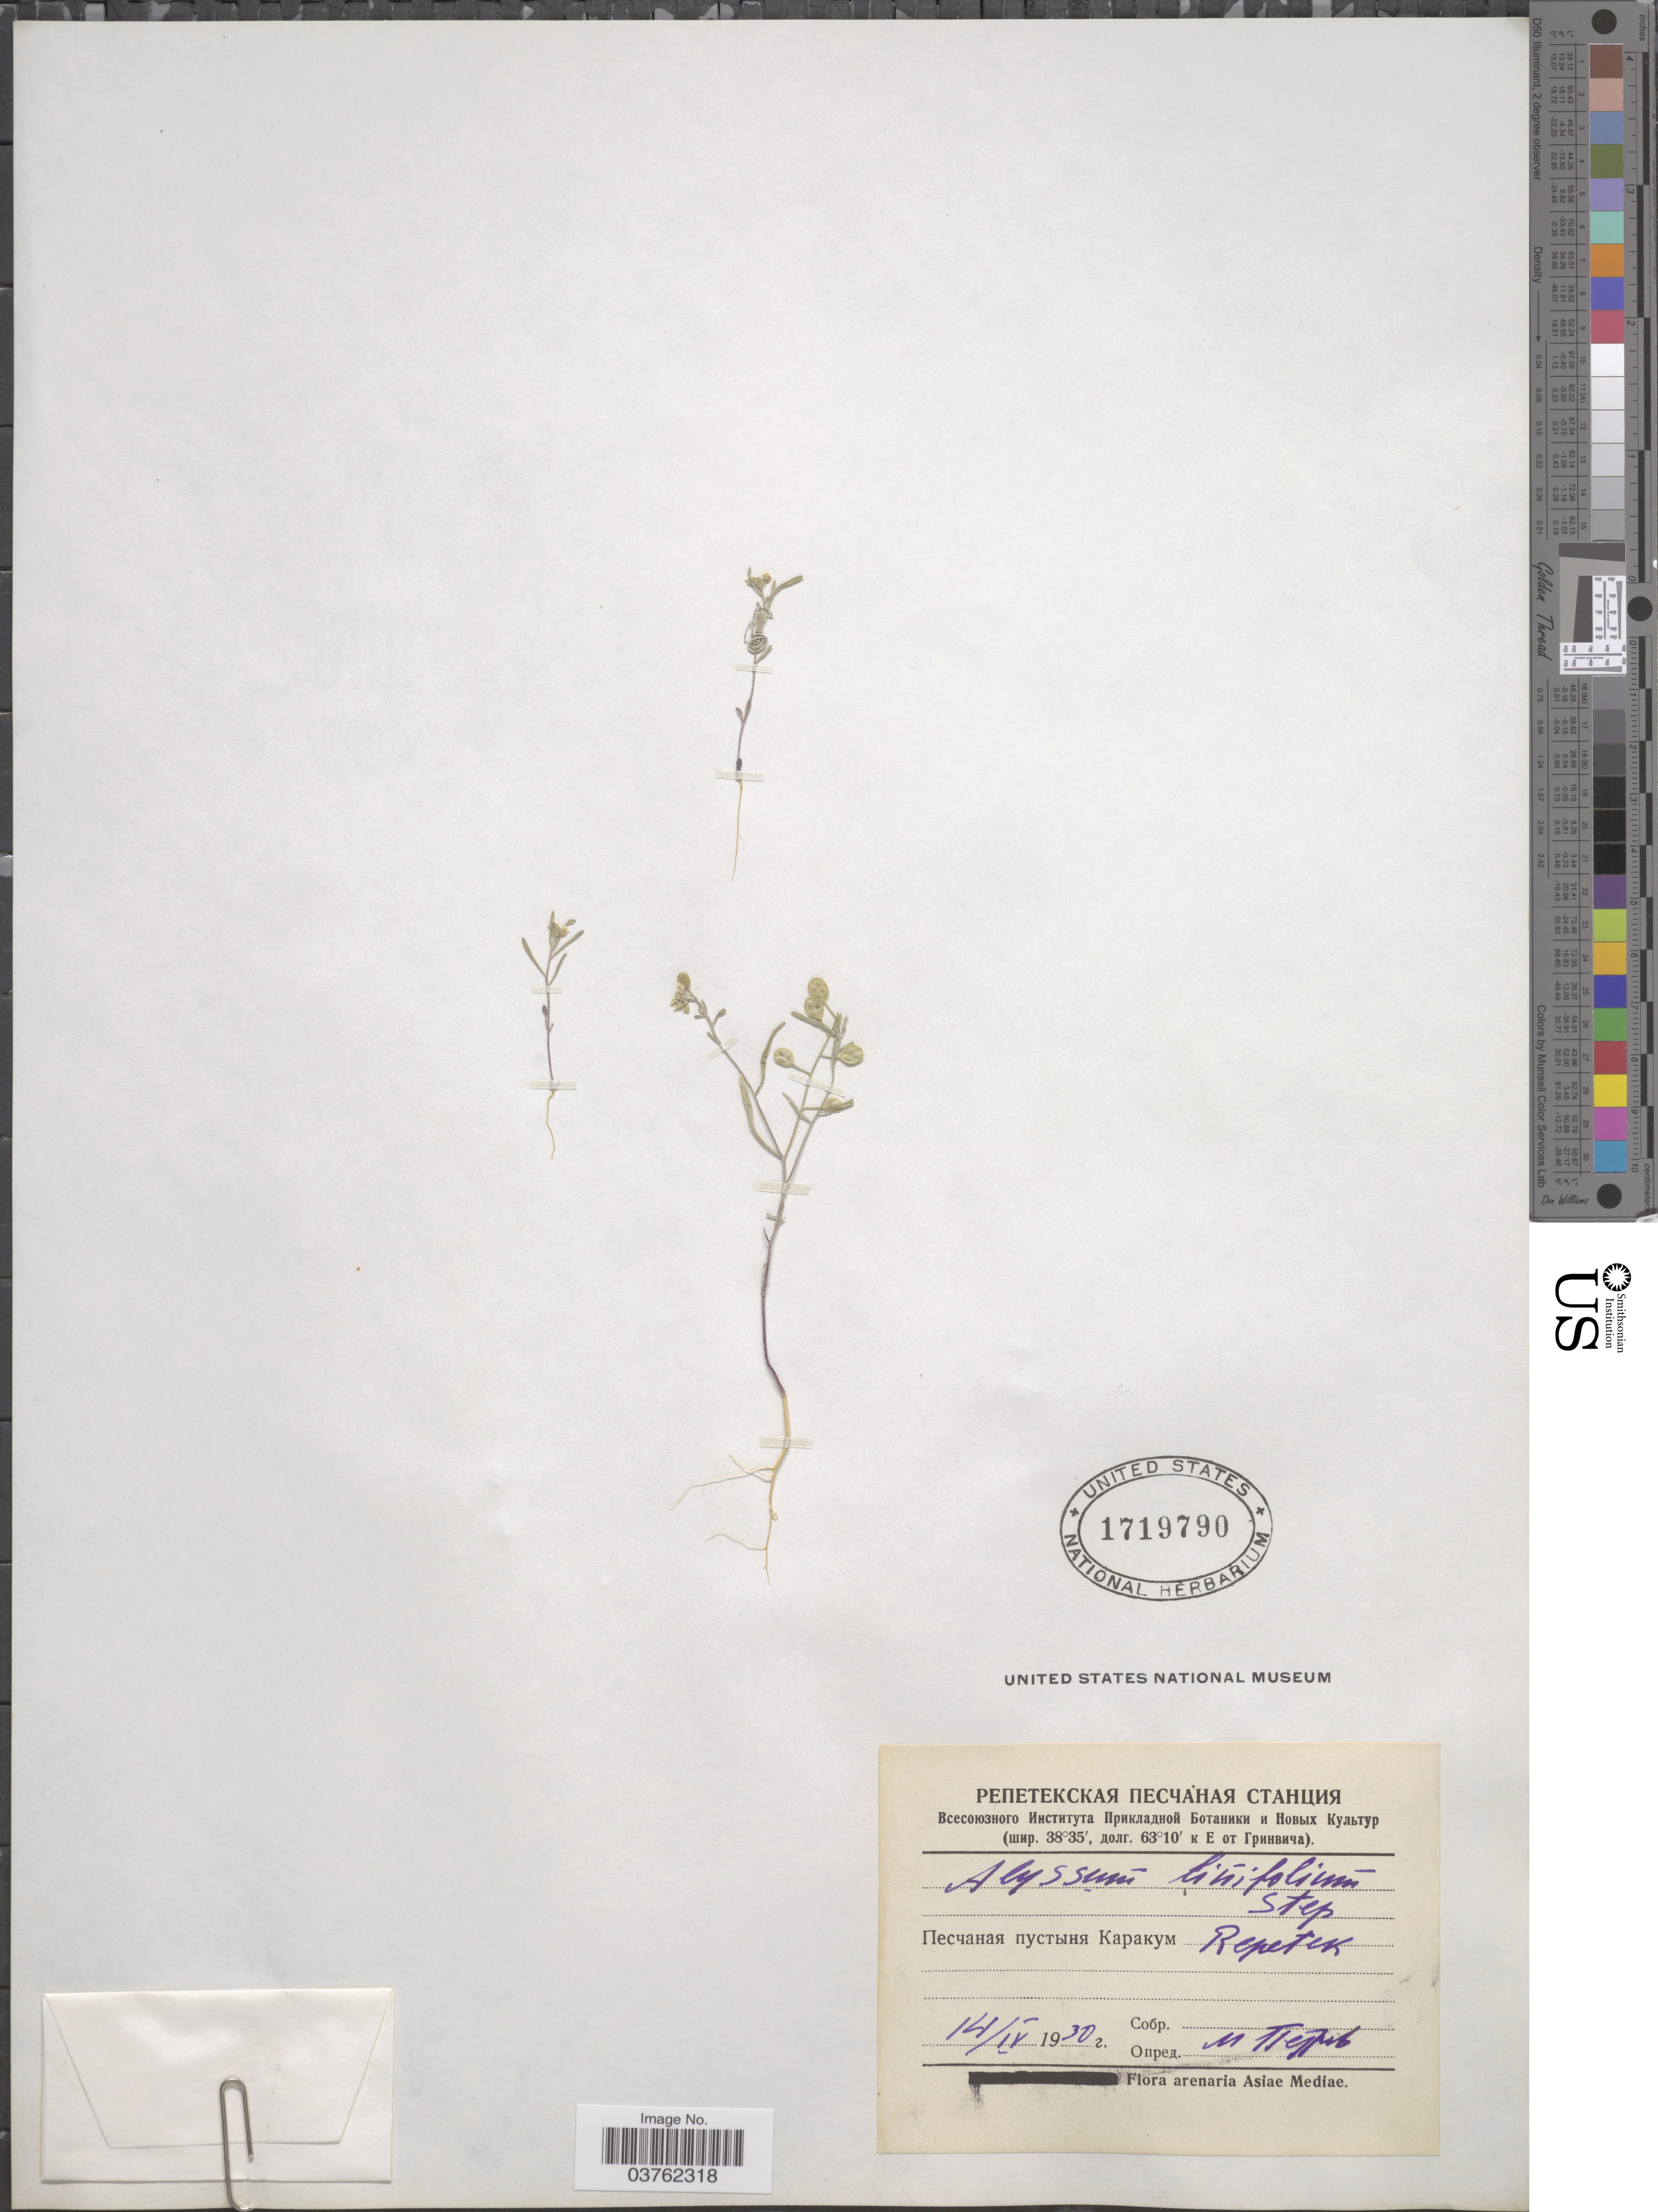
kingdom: Plantae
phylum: Tracheophyta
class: Magnoliopsida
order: Brassicales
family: Brassicaceae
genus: Alyssum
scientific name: Alyssum linifolium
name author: Stephan ex Willd.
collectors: M. Petrov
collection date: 1930-04-14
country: Turkmenistan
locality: Karakum Desert, Repetek Station.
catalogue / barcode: US 1719790